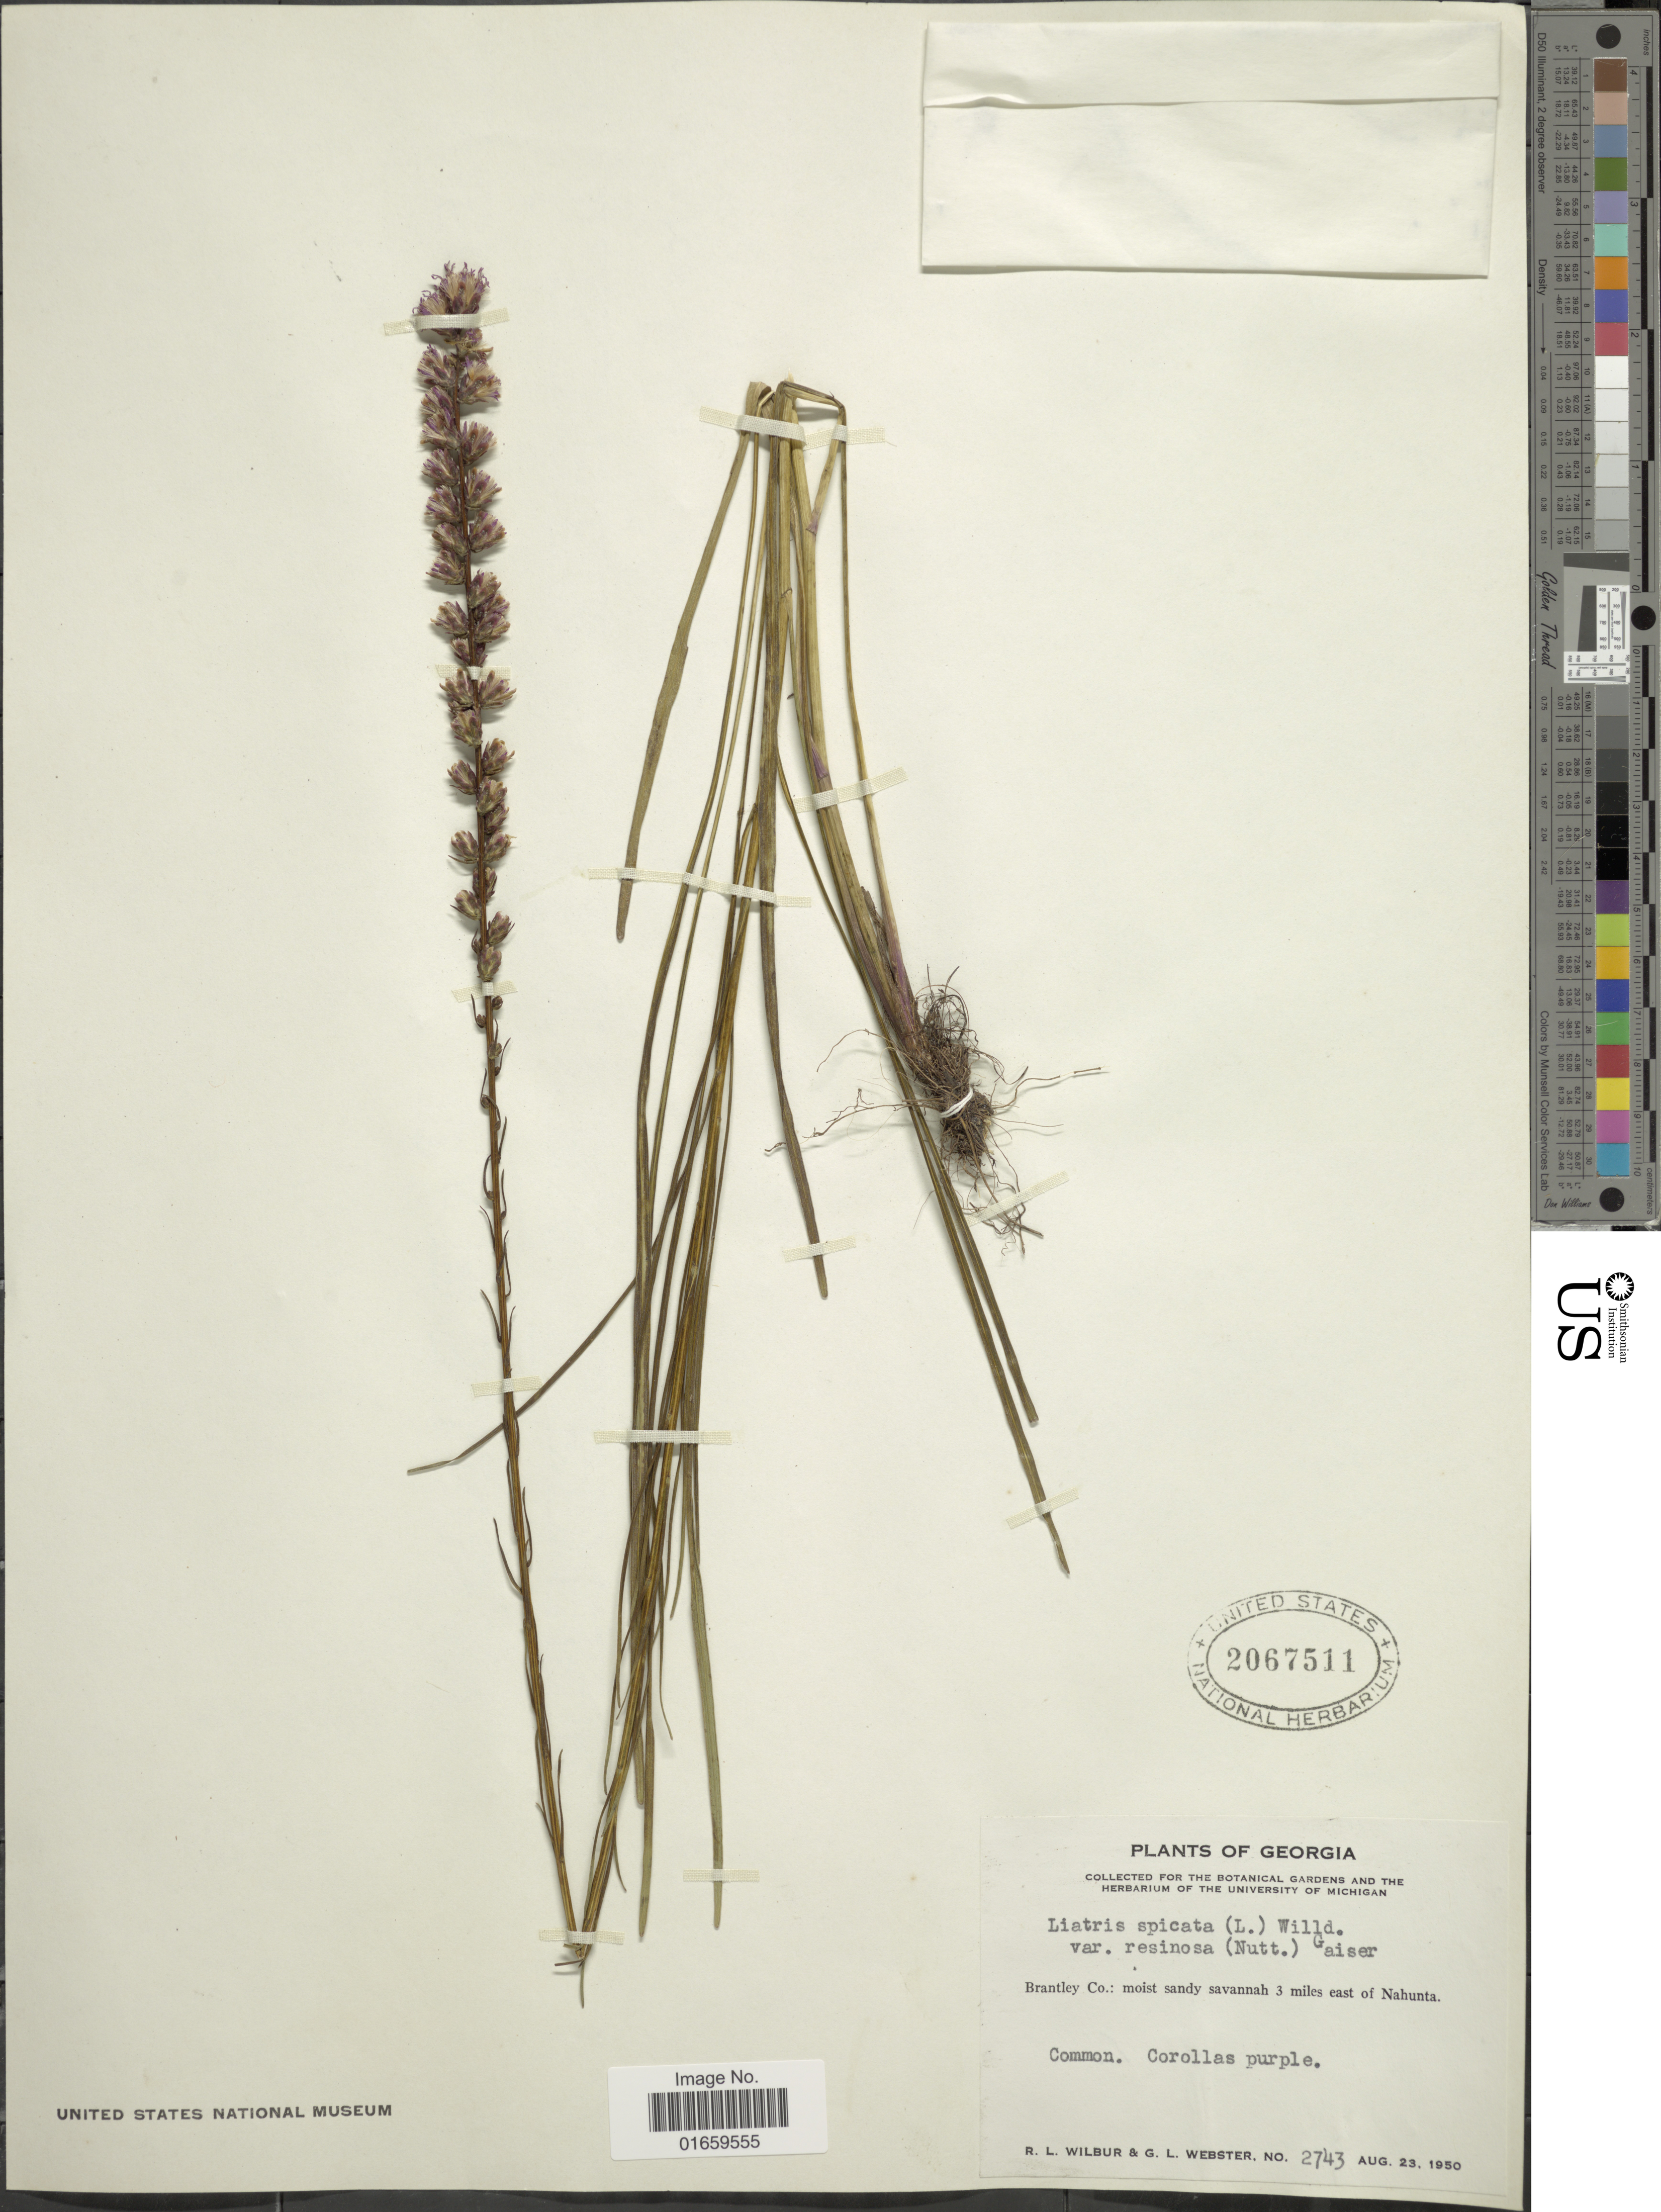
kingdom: Plantae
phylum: Tracheophyta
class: Magnoliopsida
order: Asterales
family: Asteraceae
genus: Liatris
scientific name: Liatris spicata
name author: (L.) Willd.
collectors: R. L. Wilbur & G. L. Webster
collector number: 2743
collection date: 1950-08-23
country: United States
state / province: Georgia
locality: Brantley Co.: moist sandy savannah 3 miles east of Nahunta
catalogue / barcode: US 2067511